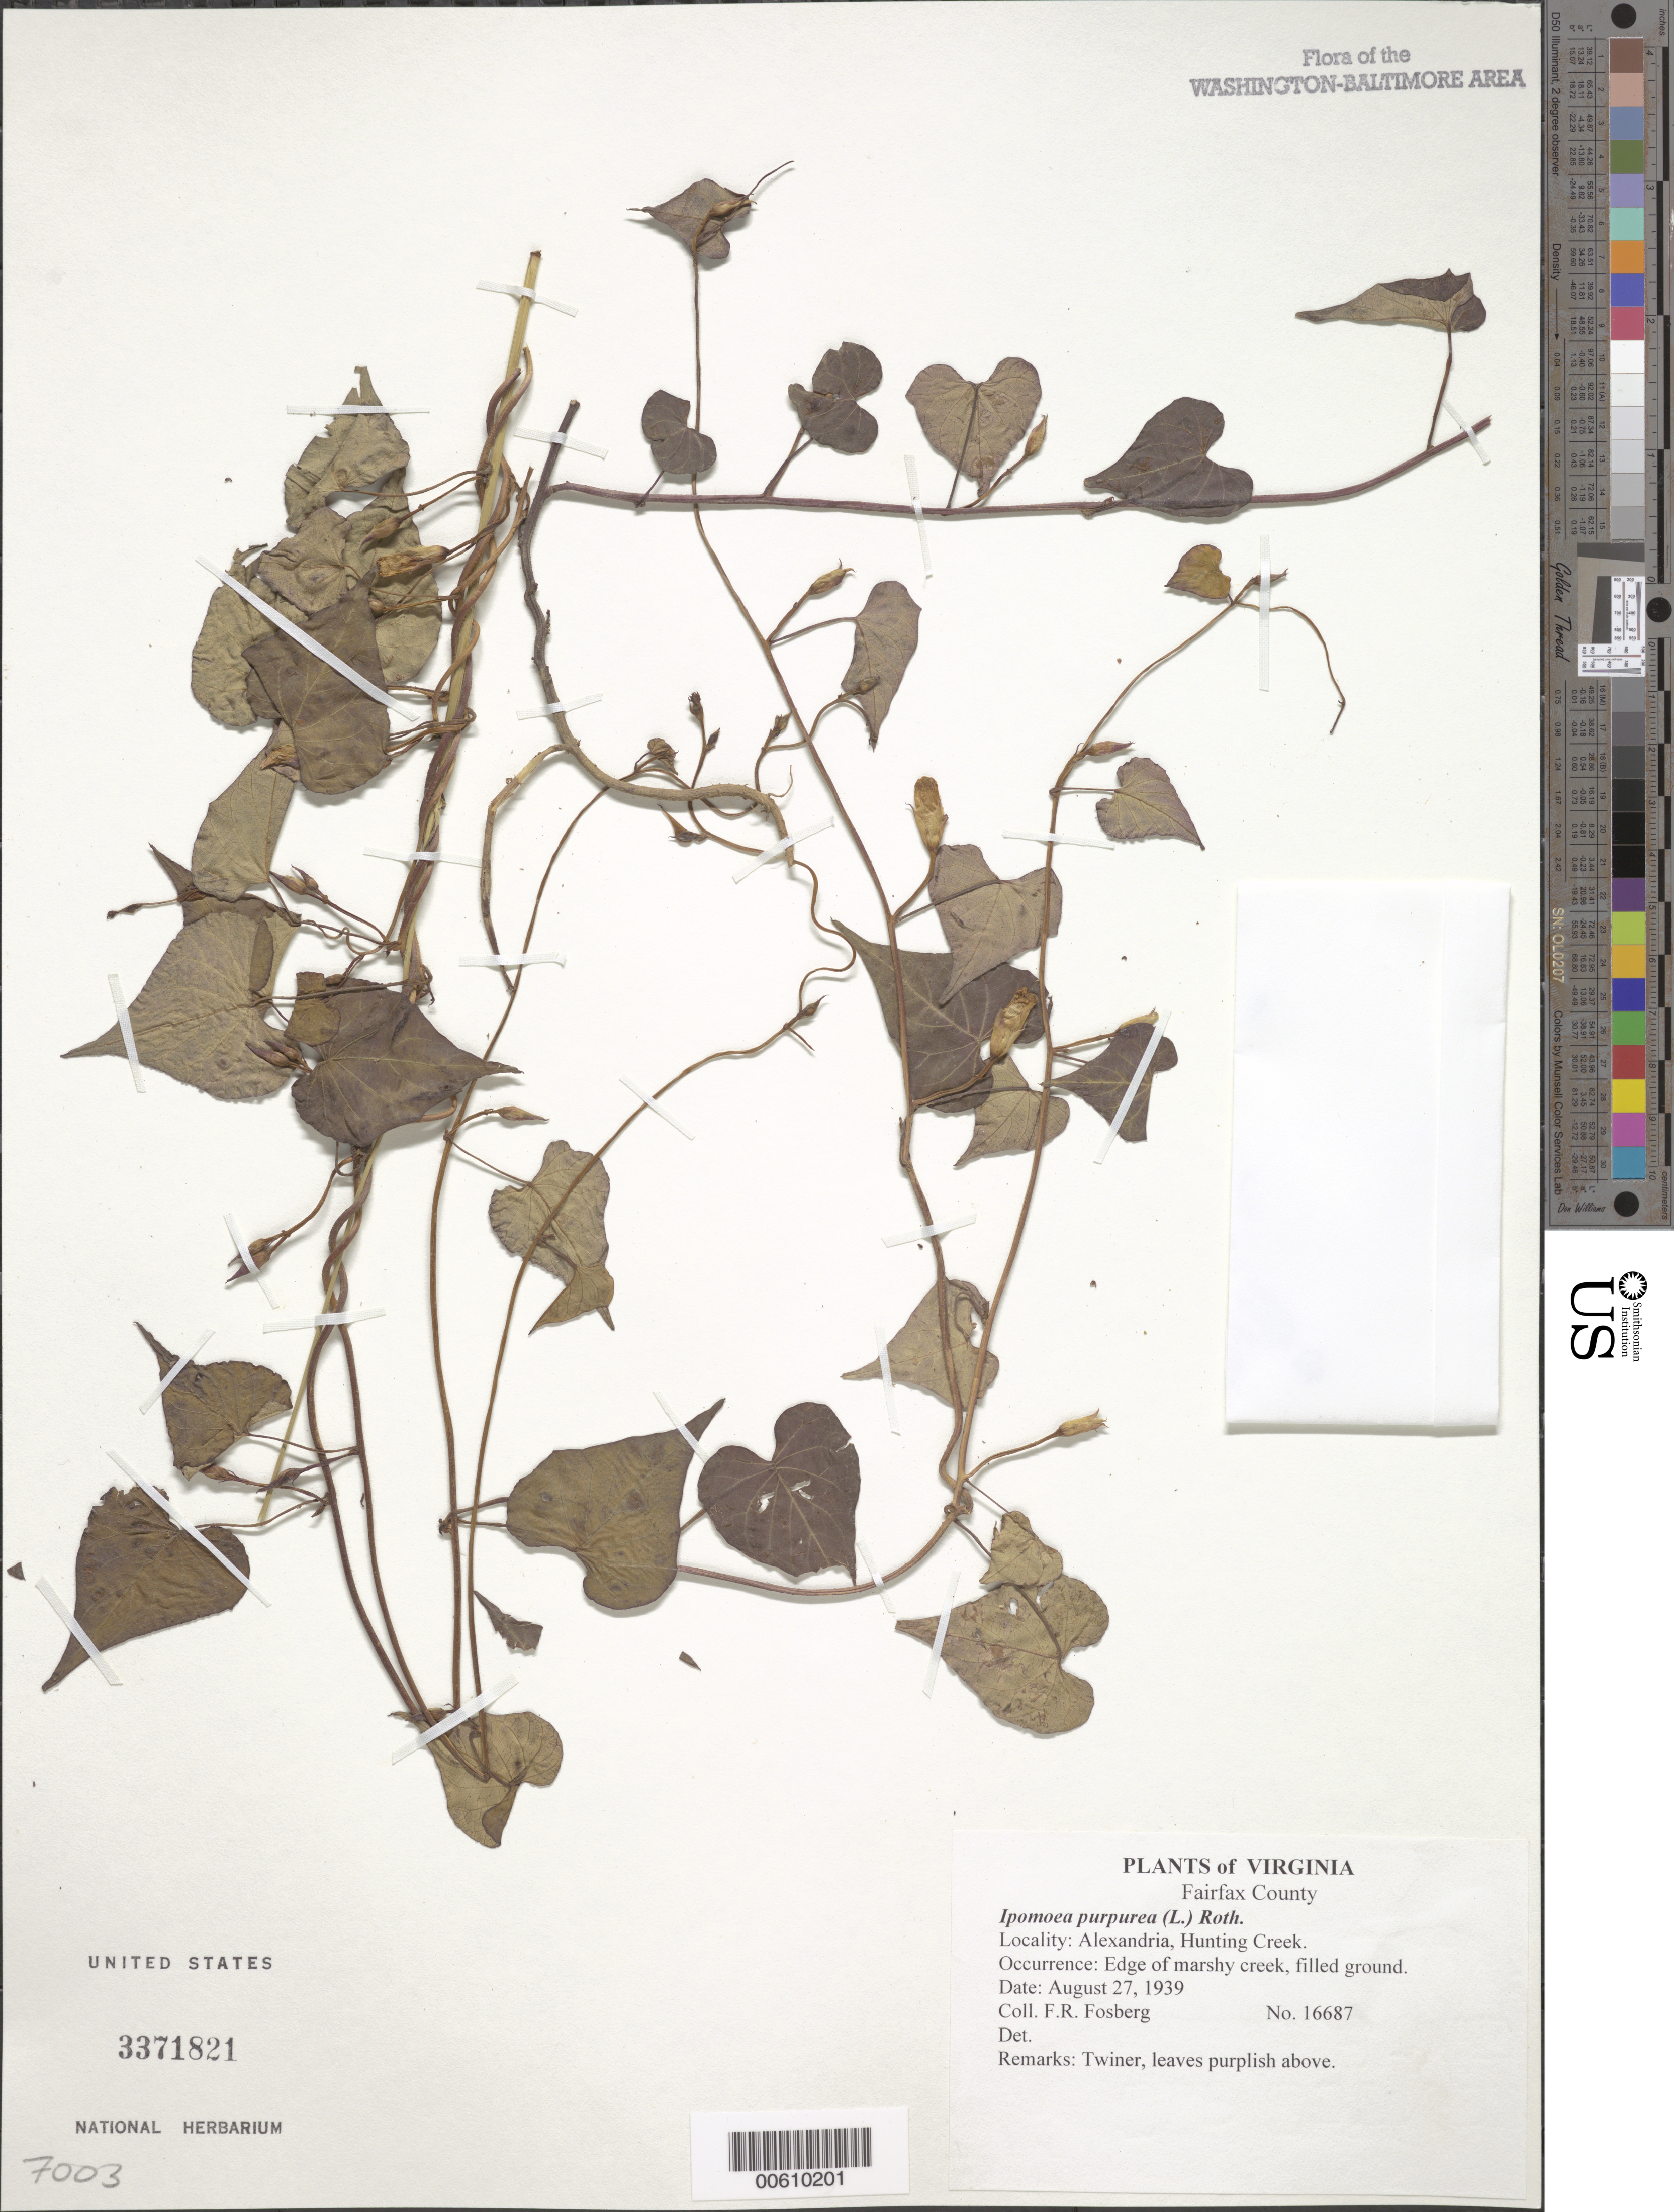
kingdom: Plantae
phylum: Tracheophyta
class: Magnoliopsida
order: Solanales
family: Convolvulaceae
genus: Ipomoea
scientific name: Ipomoea purpurea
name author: (L.) Roth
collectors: F. R. Fosberg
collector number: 16687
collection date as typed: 27 Aug 1939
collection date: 1939-08-27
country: United States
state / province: Virginia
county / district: City of Alexandria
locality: Alexandria, Hunting Creek.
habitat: Edge of marshy creek, filled ground.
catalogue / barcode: US 3371821